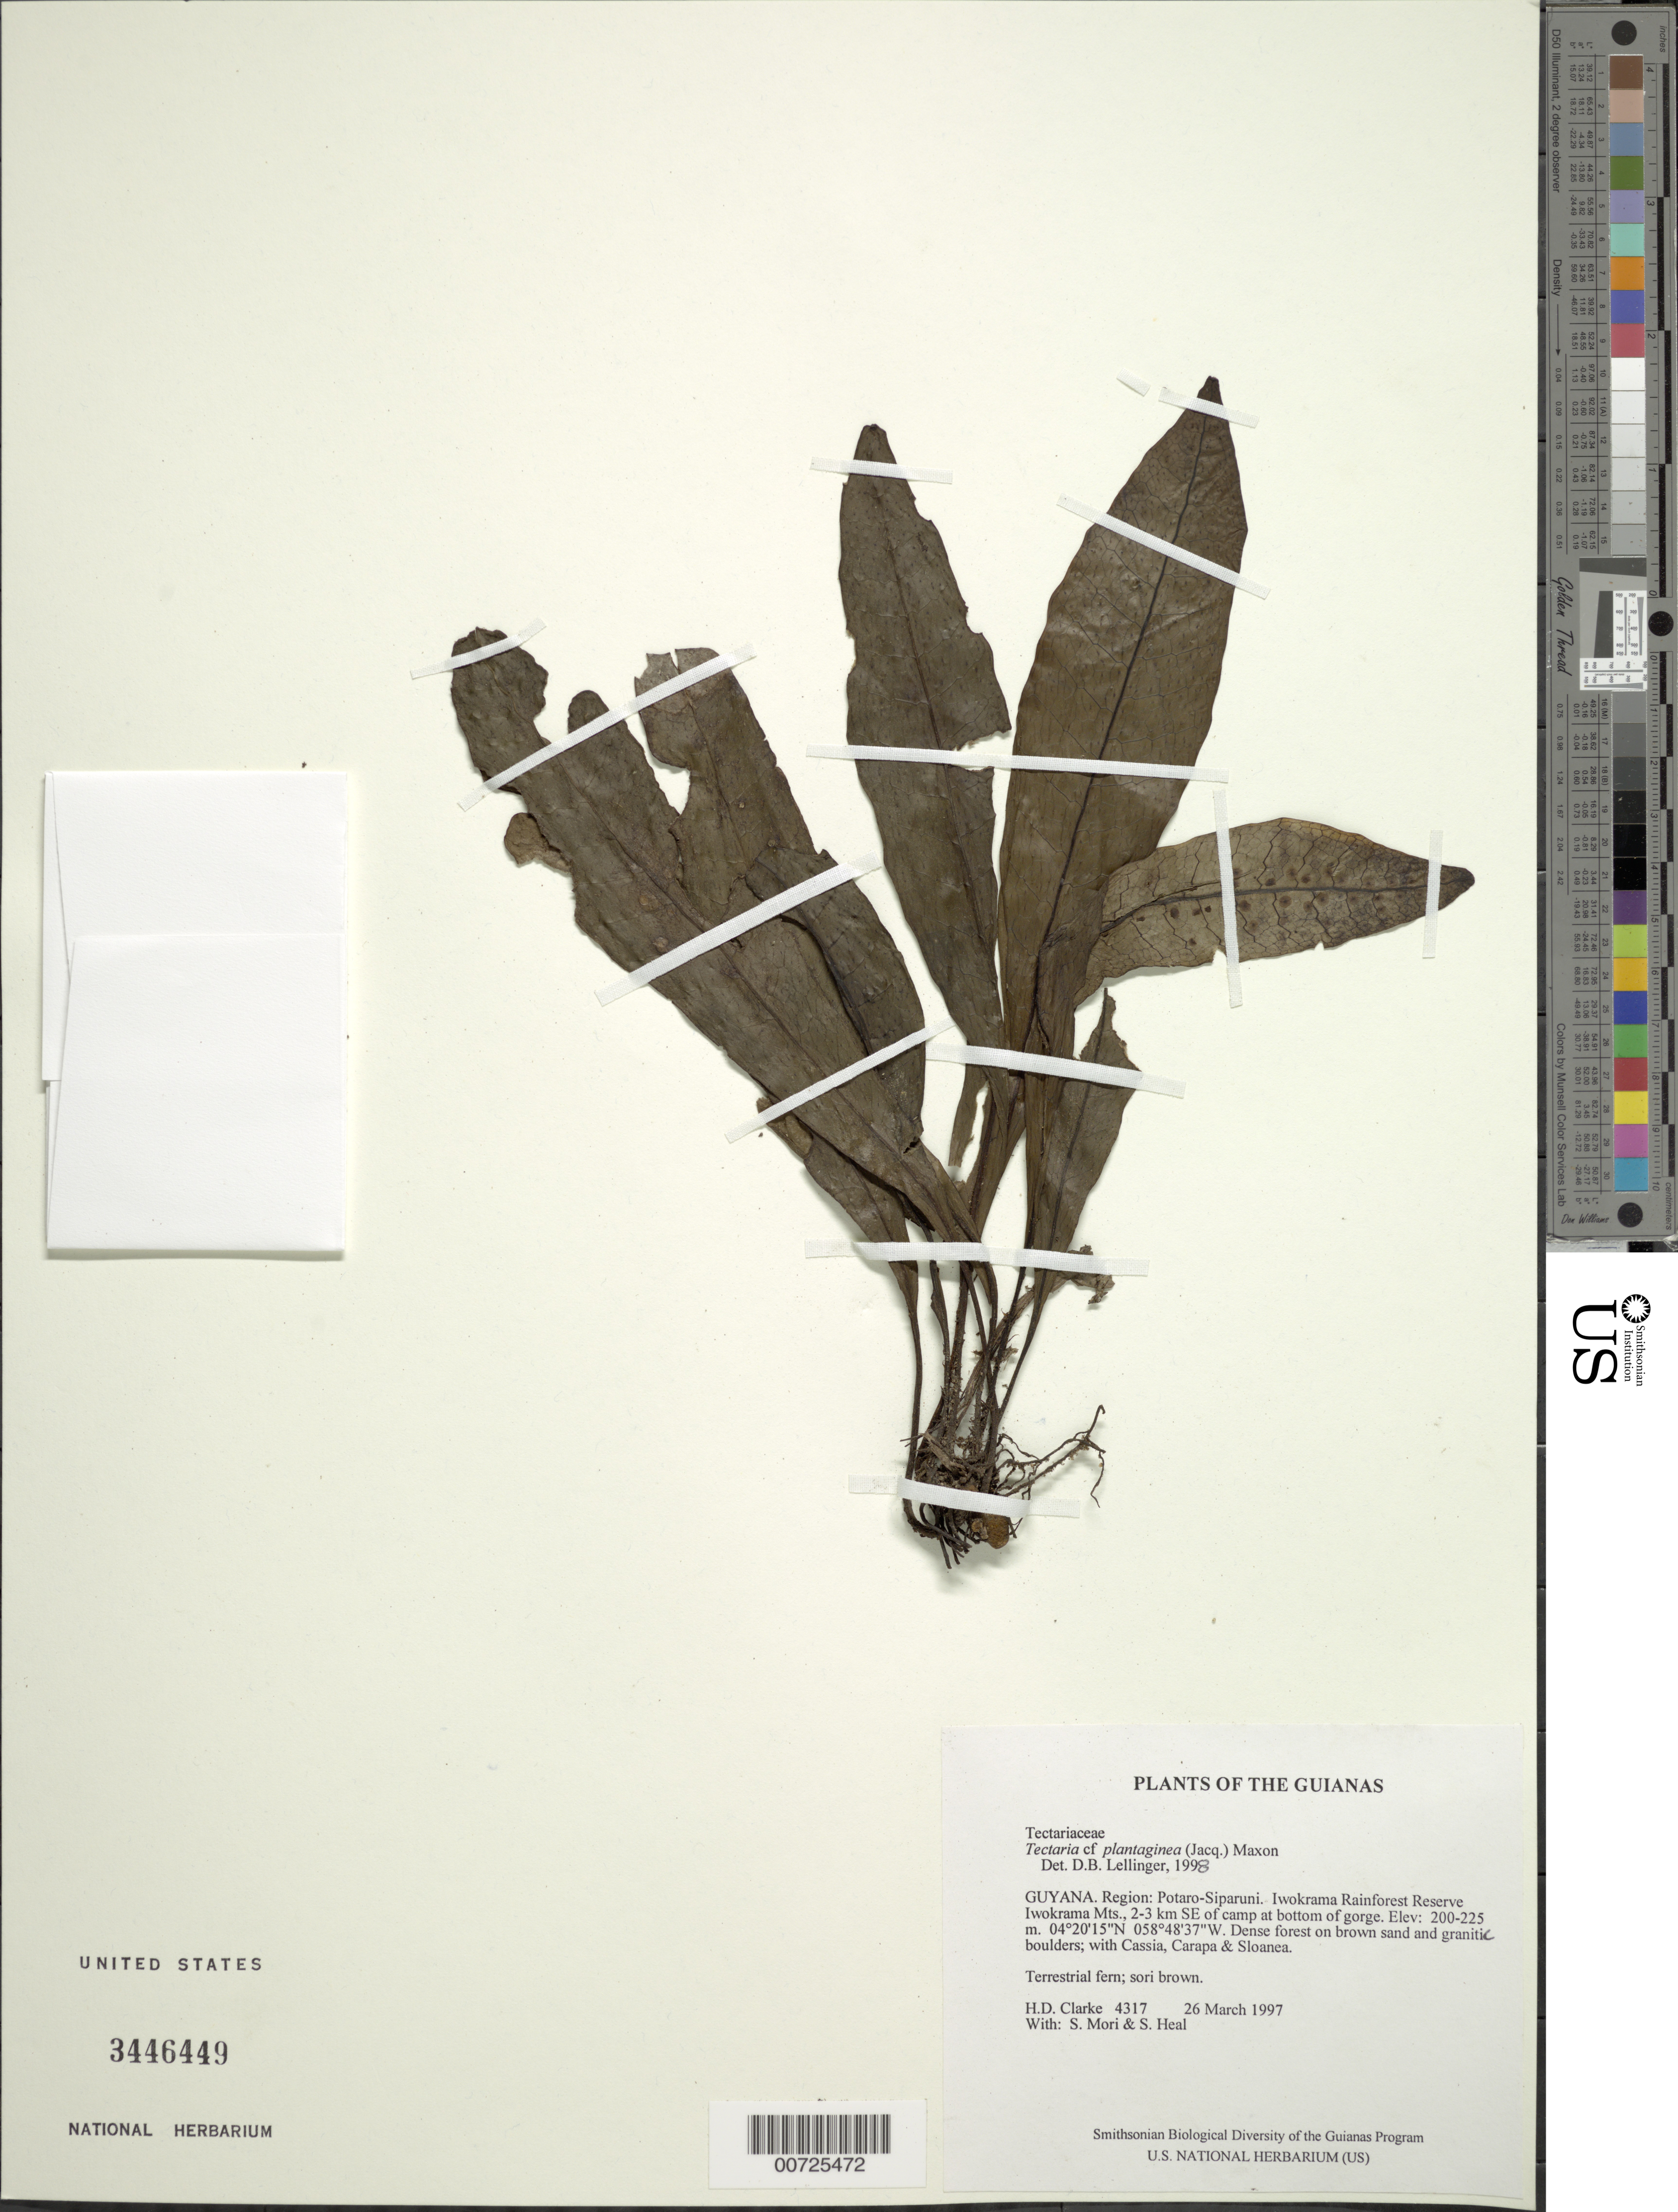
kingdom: Plantae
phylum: Tracheophyta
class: Polypodiopsida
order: Polypodiales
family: Tectariaceae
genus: Tectaria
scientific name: Tectaria plantaginea var. macrocarpa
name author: (Fée) C.V. Morton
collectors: H. D. Clarke, S. Mori & S. Heald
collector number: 4317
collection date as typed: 26 March 1997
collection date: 1997-03-26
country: Guyana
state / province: Potaro-Siparuni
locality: Iwokrama Rainforest Reserve. Iwokrama Mts., 2-3 km SE of camp at bottom of gorge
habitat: Dense forest on brown sand and granitic boulders; with Cassia, Carapa & Sloanea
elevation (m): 200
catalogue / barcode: US 3446449